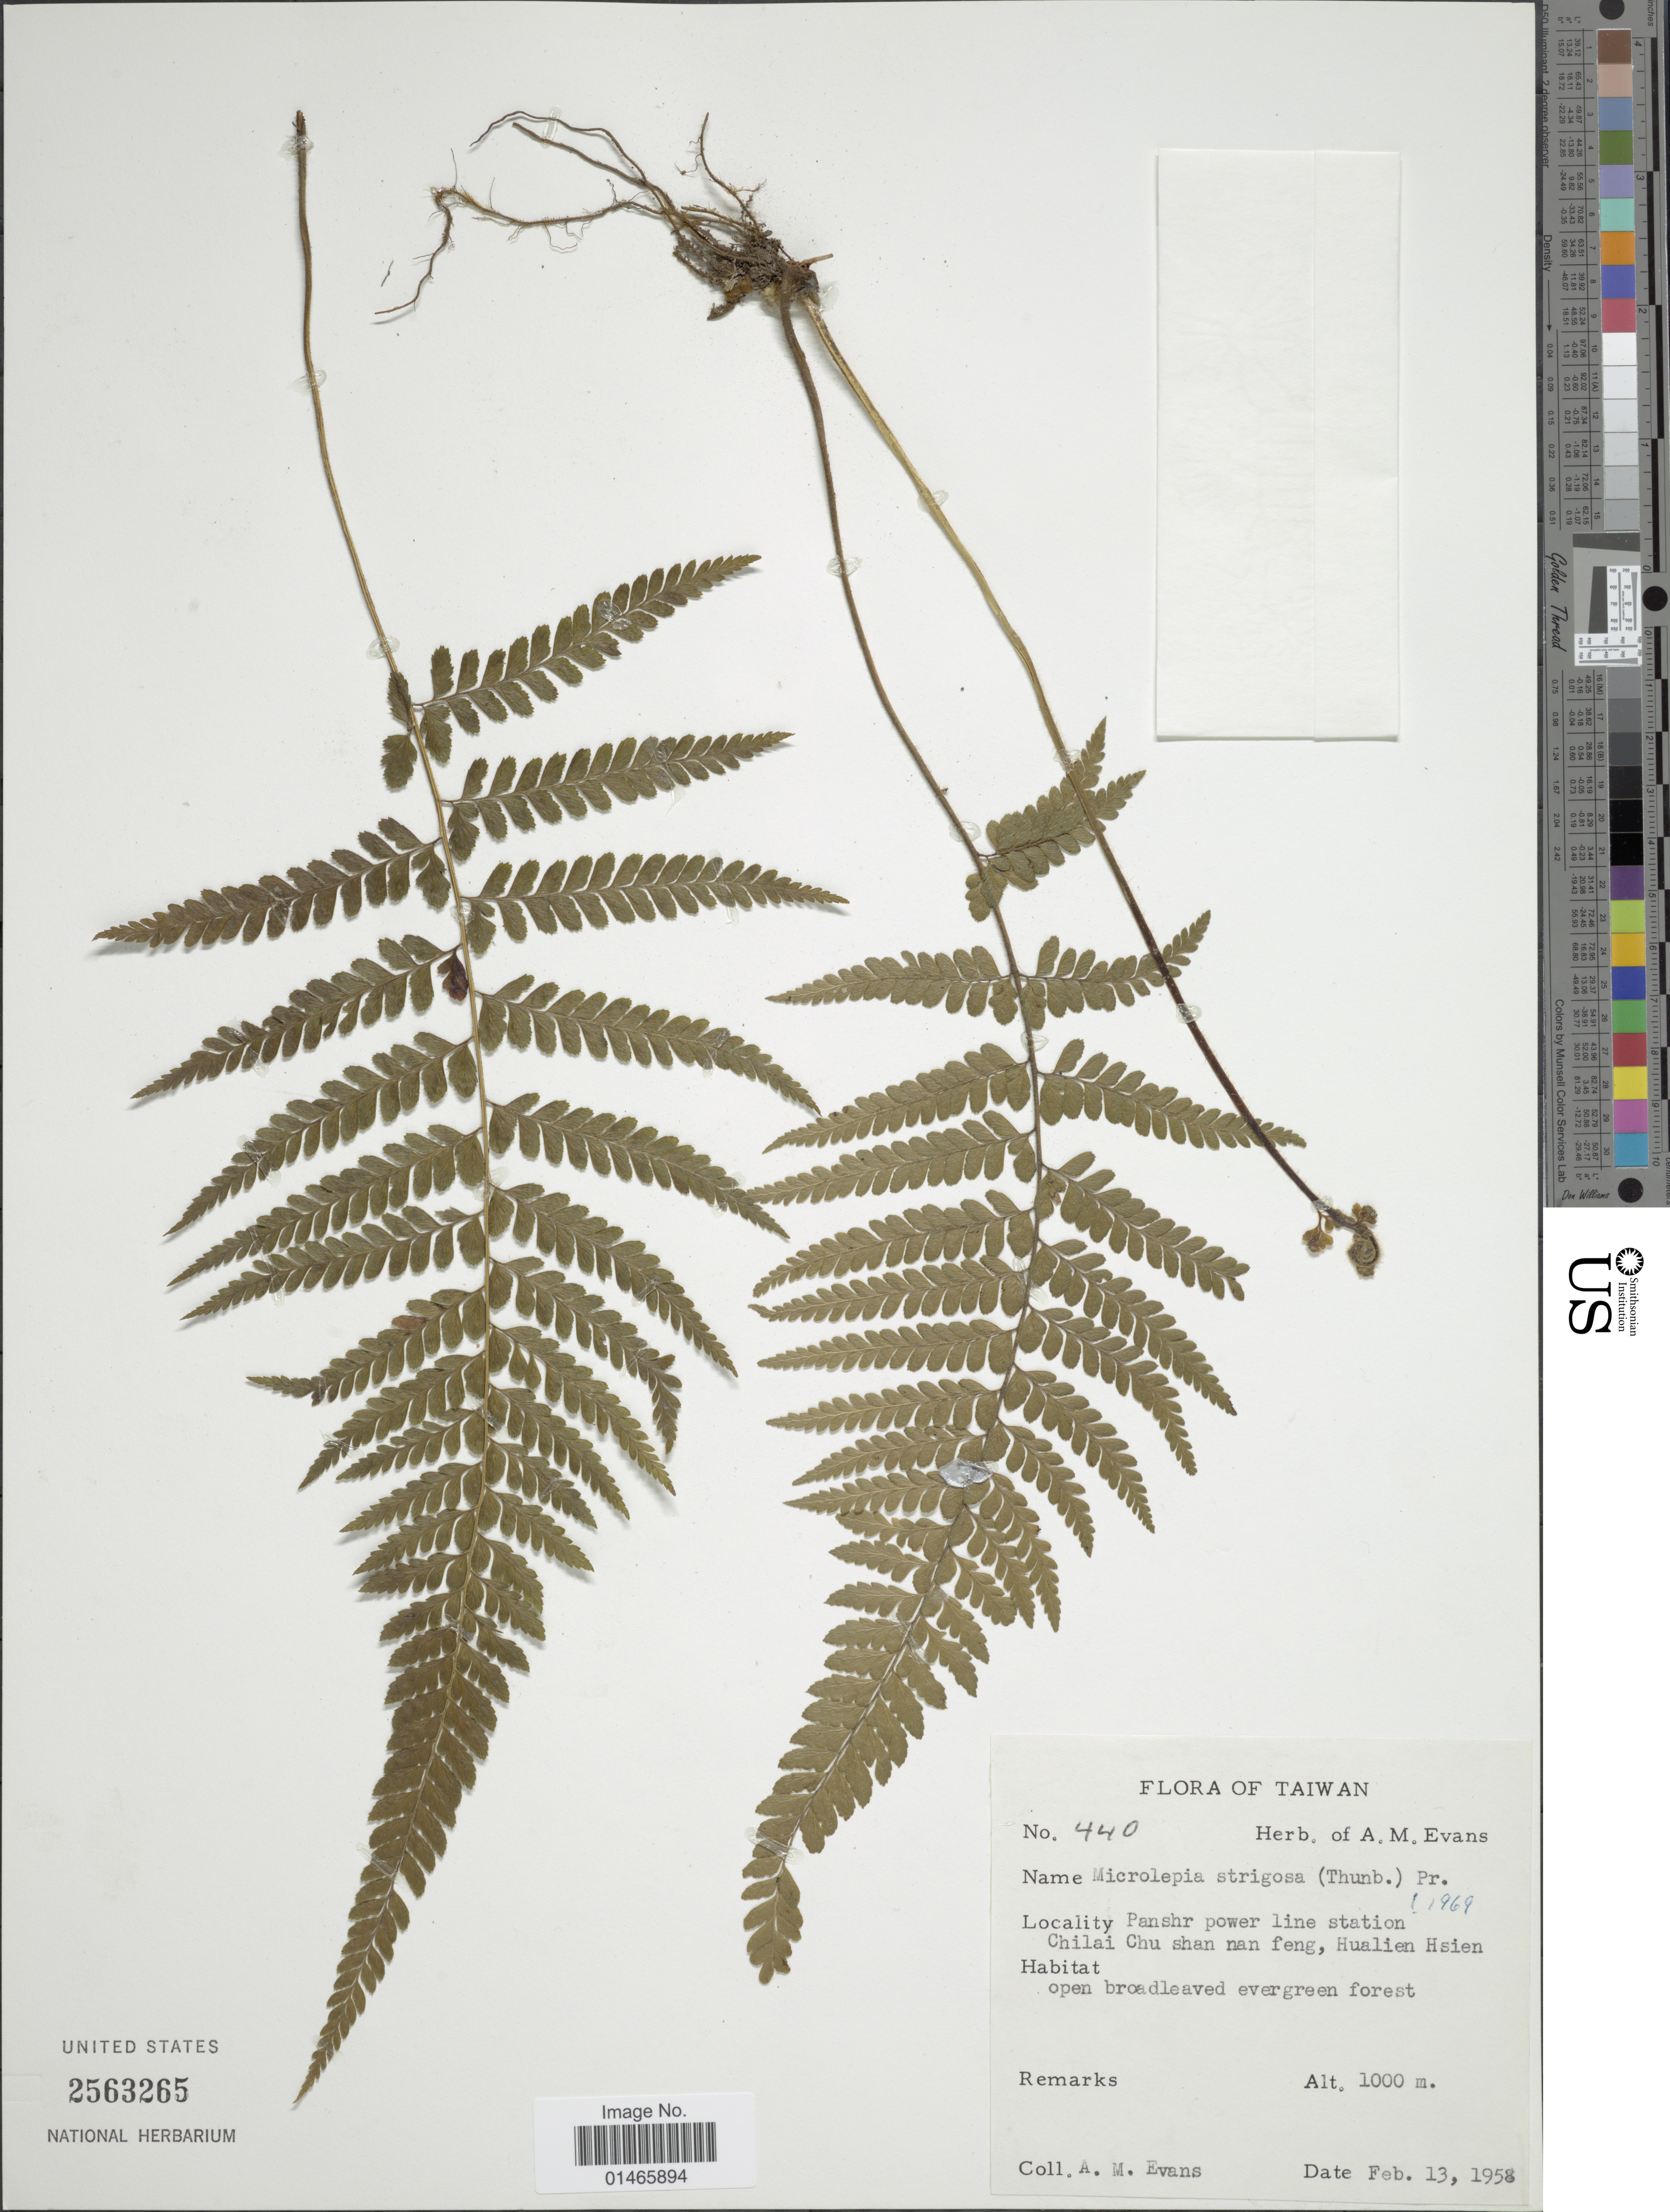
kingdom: Plantae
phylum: Tracheophyta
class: Polypodiopsida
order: Polypodiales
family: Dennstaedtiaceae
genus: Microlepia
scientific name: Microlepia strigosa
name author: (Thunb.) J. Presl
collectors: A. M. Evans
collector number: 440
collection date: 1958-02-13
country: Taiwan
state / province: Hualien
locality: Panshr power line station, Chilai Chu shan nan feng, Hualien Hsien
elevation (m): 1000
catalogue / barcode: US 2563265